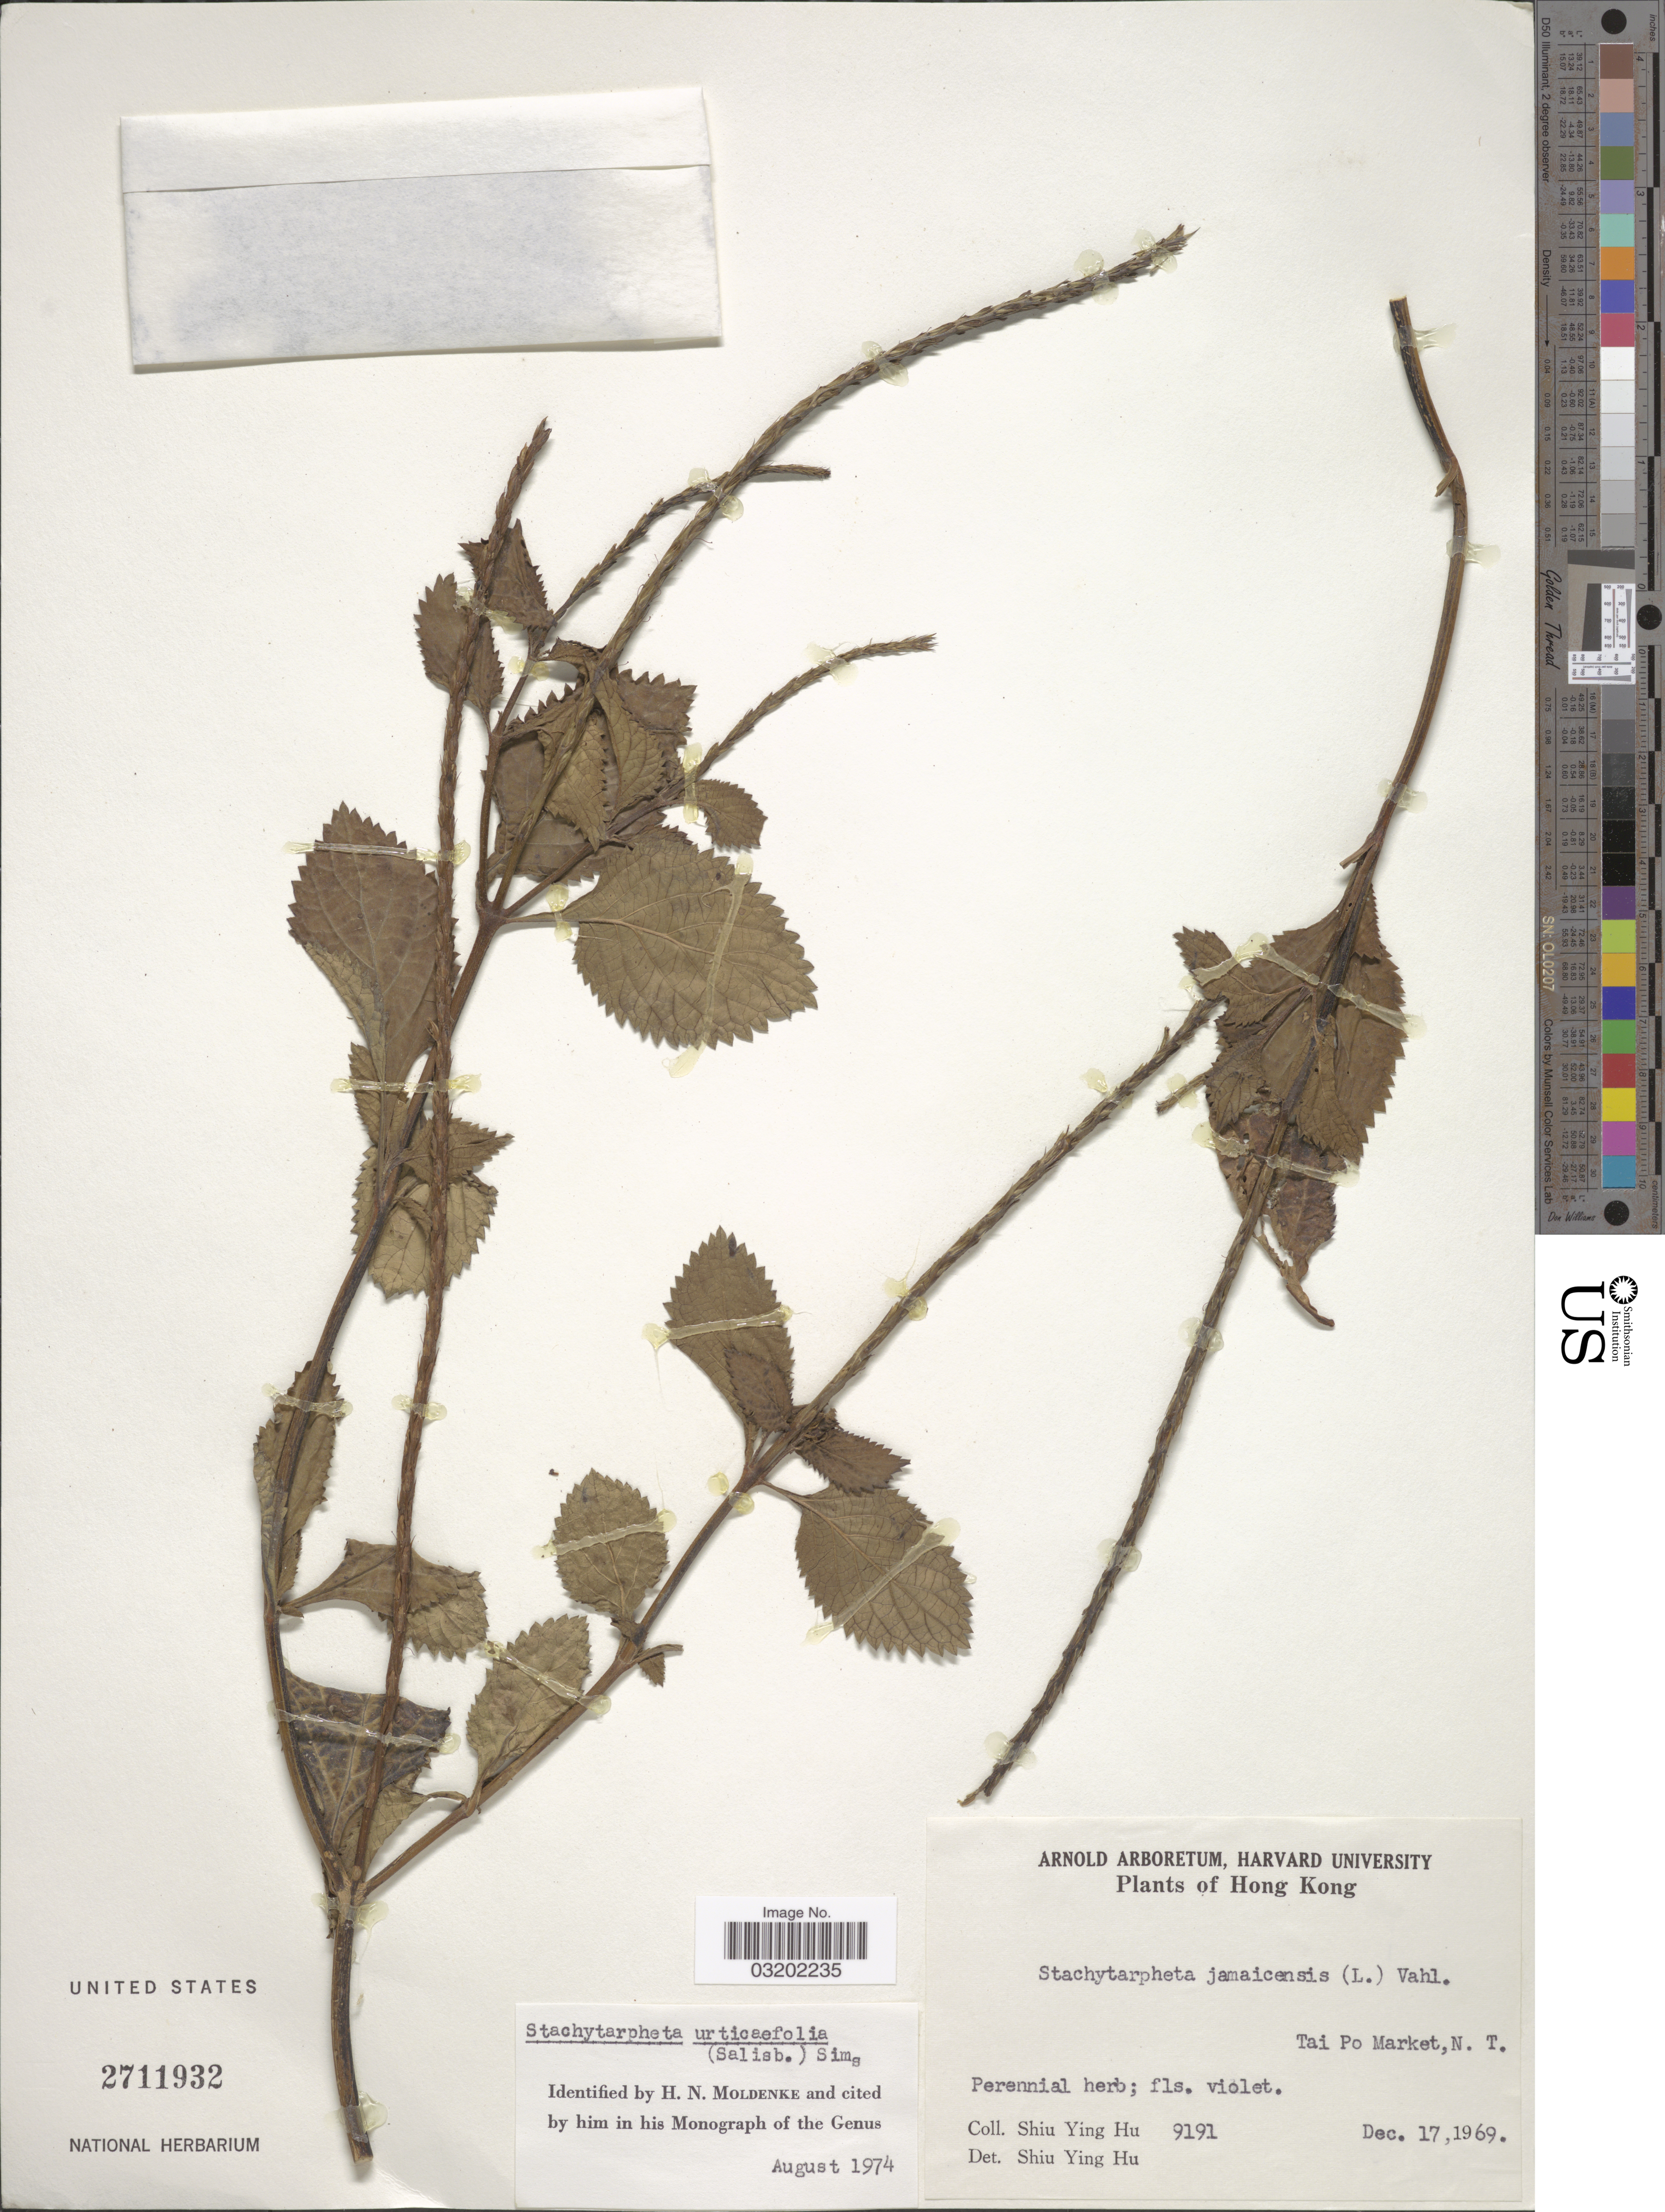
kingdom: Plantae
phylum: Tracheophyta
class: Magnoliopsida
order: Lamiales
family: Verbenaceae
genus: Stachytarpheta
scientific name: Stachytarpheta urticifolia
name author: Sims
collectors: S. Y. Hu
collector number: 9191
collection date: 1969-12-17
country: China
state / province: Hong Kong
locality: Tai Po Market, N. T.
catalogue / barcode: US 2711932